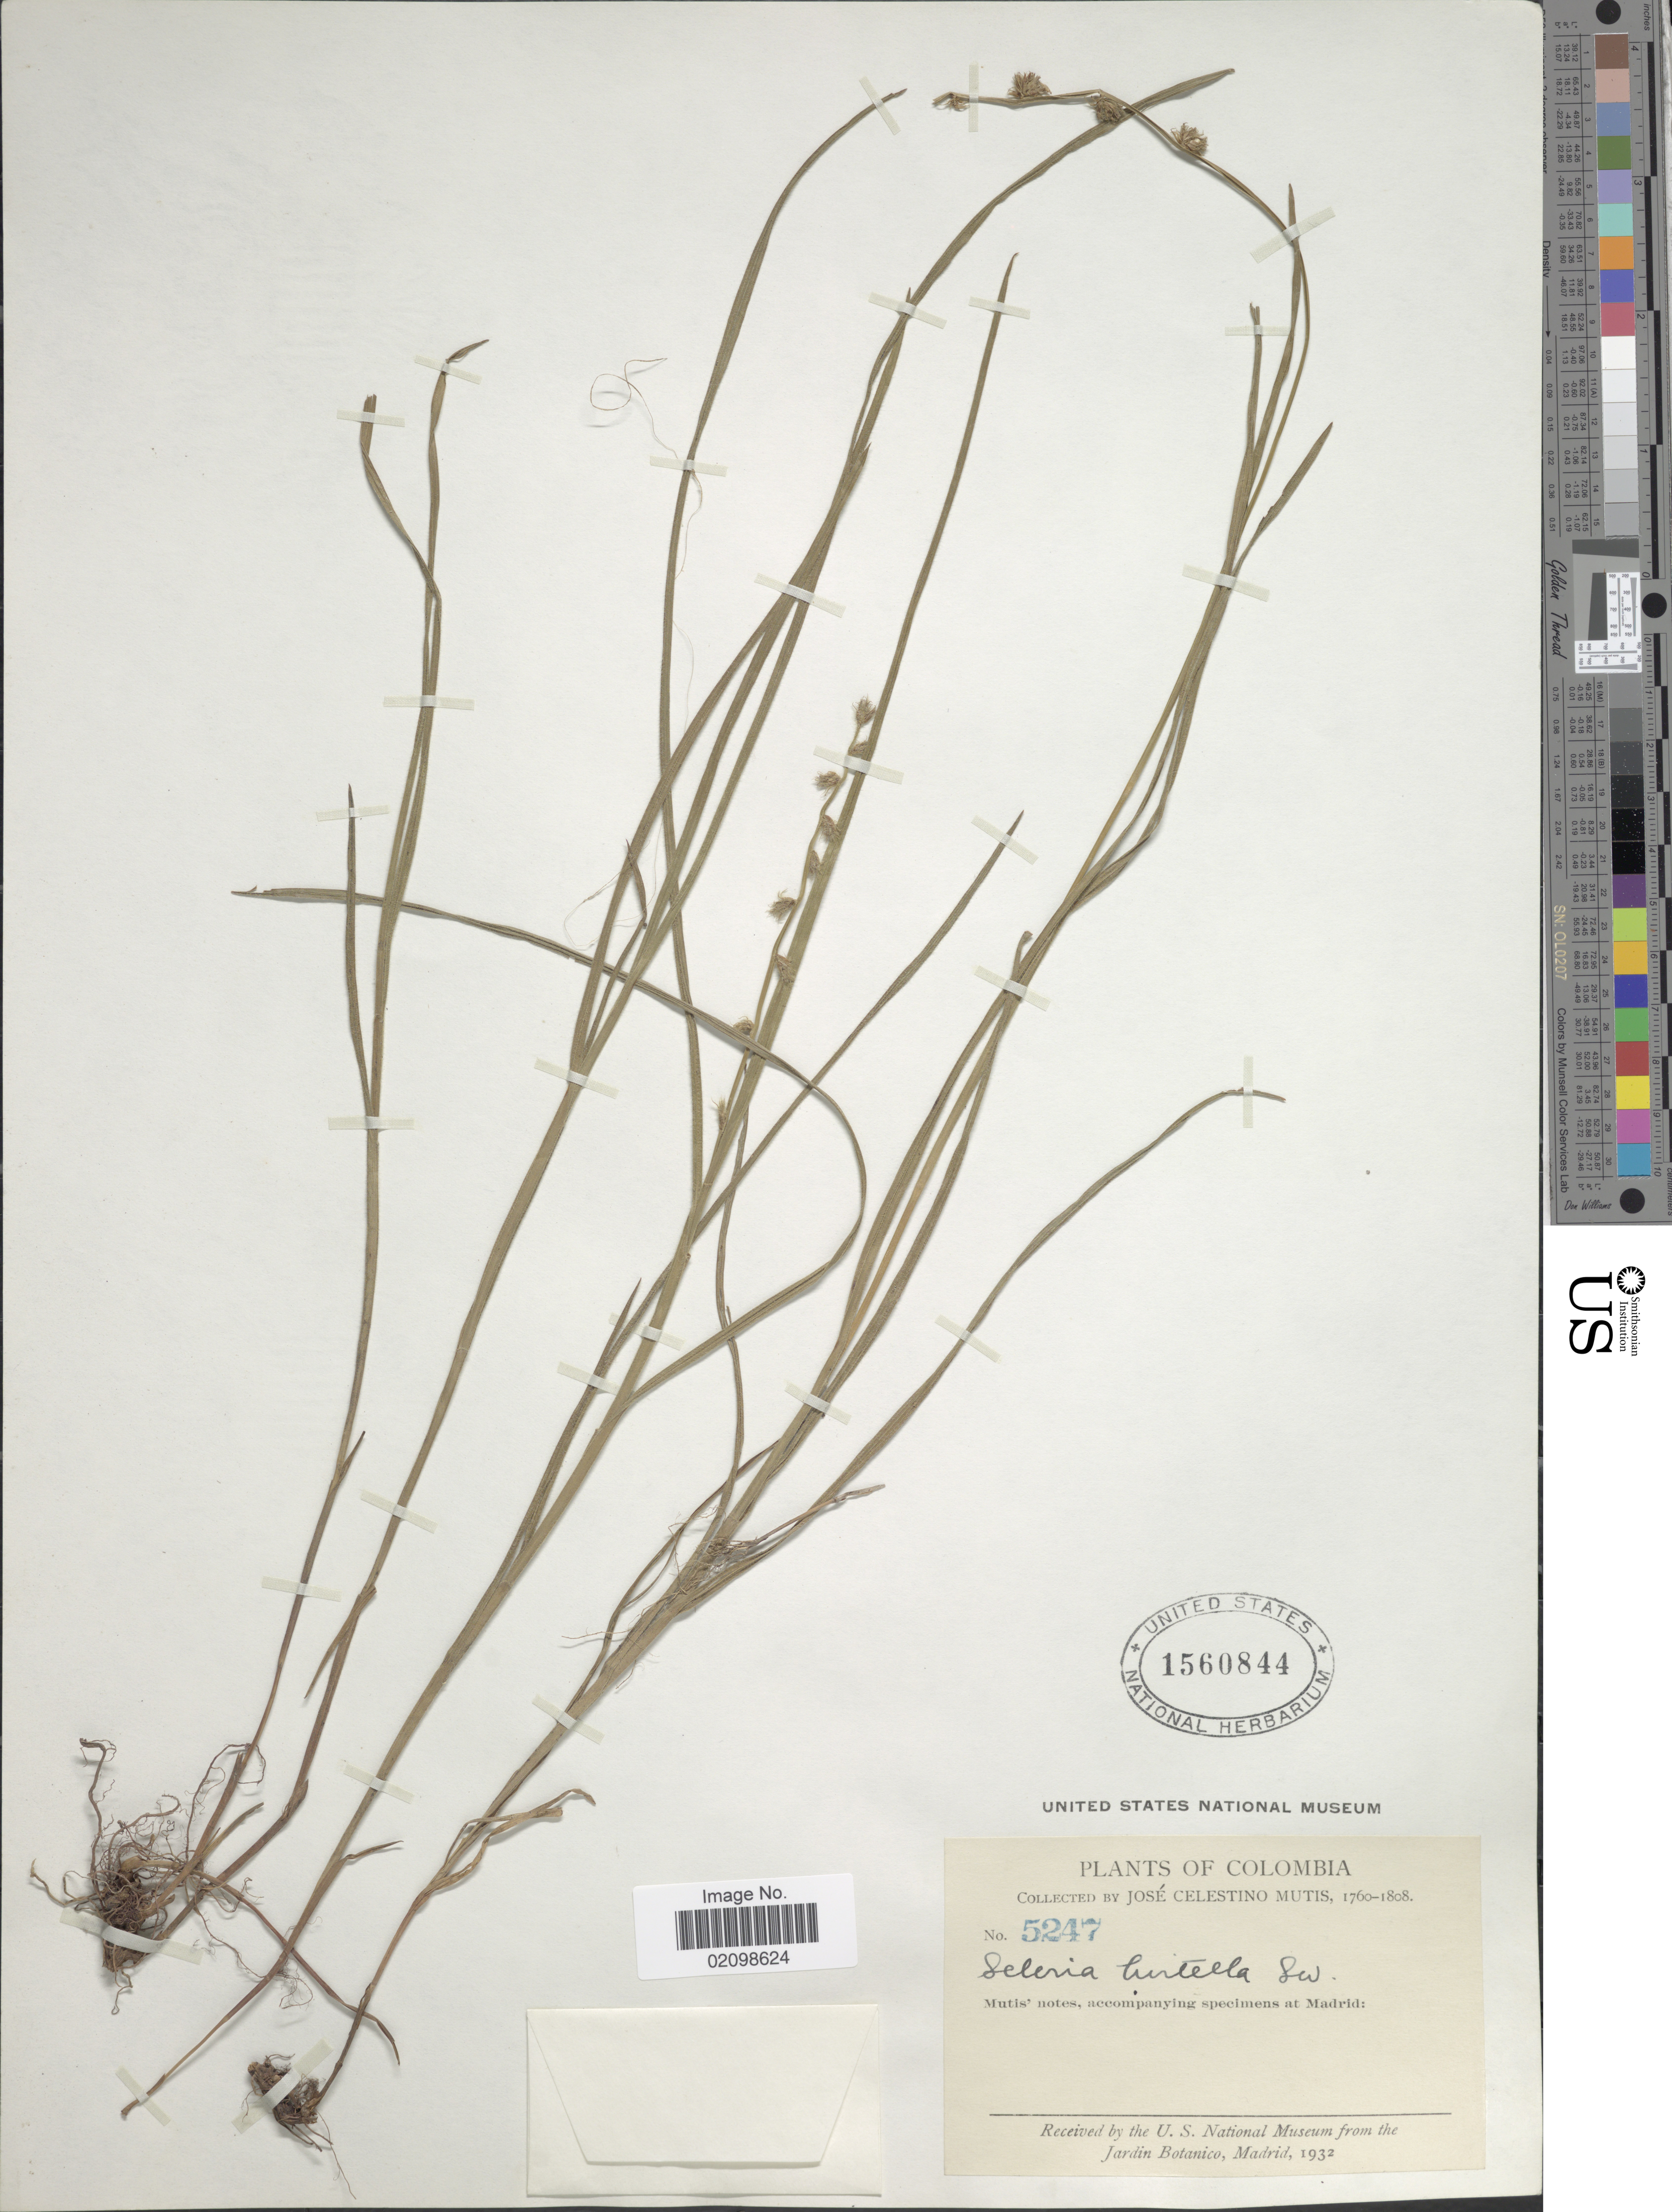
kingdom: Plantae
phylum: Tracheophyta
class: Liliopsida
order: Poales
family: Cyperaceae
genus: Scleria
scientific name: Scleria distans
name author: Poir.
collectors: J. C. B. Mutis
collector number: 5247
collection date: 1760/1808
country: Colombia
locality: Colombia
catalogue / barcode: US 1560844